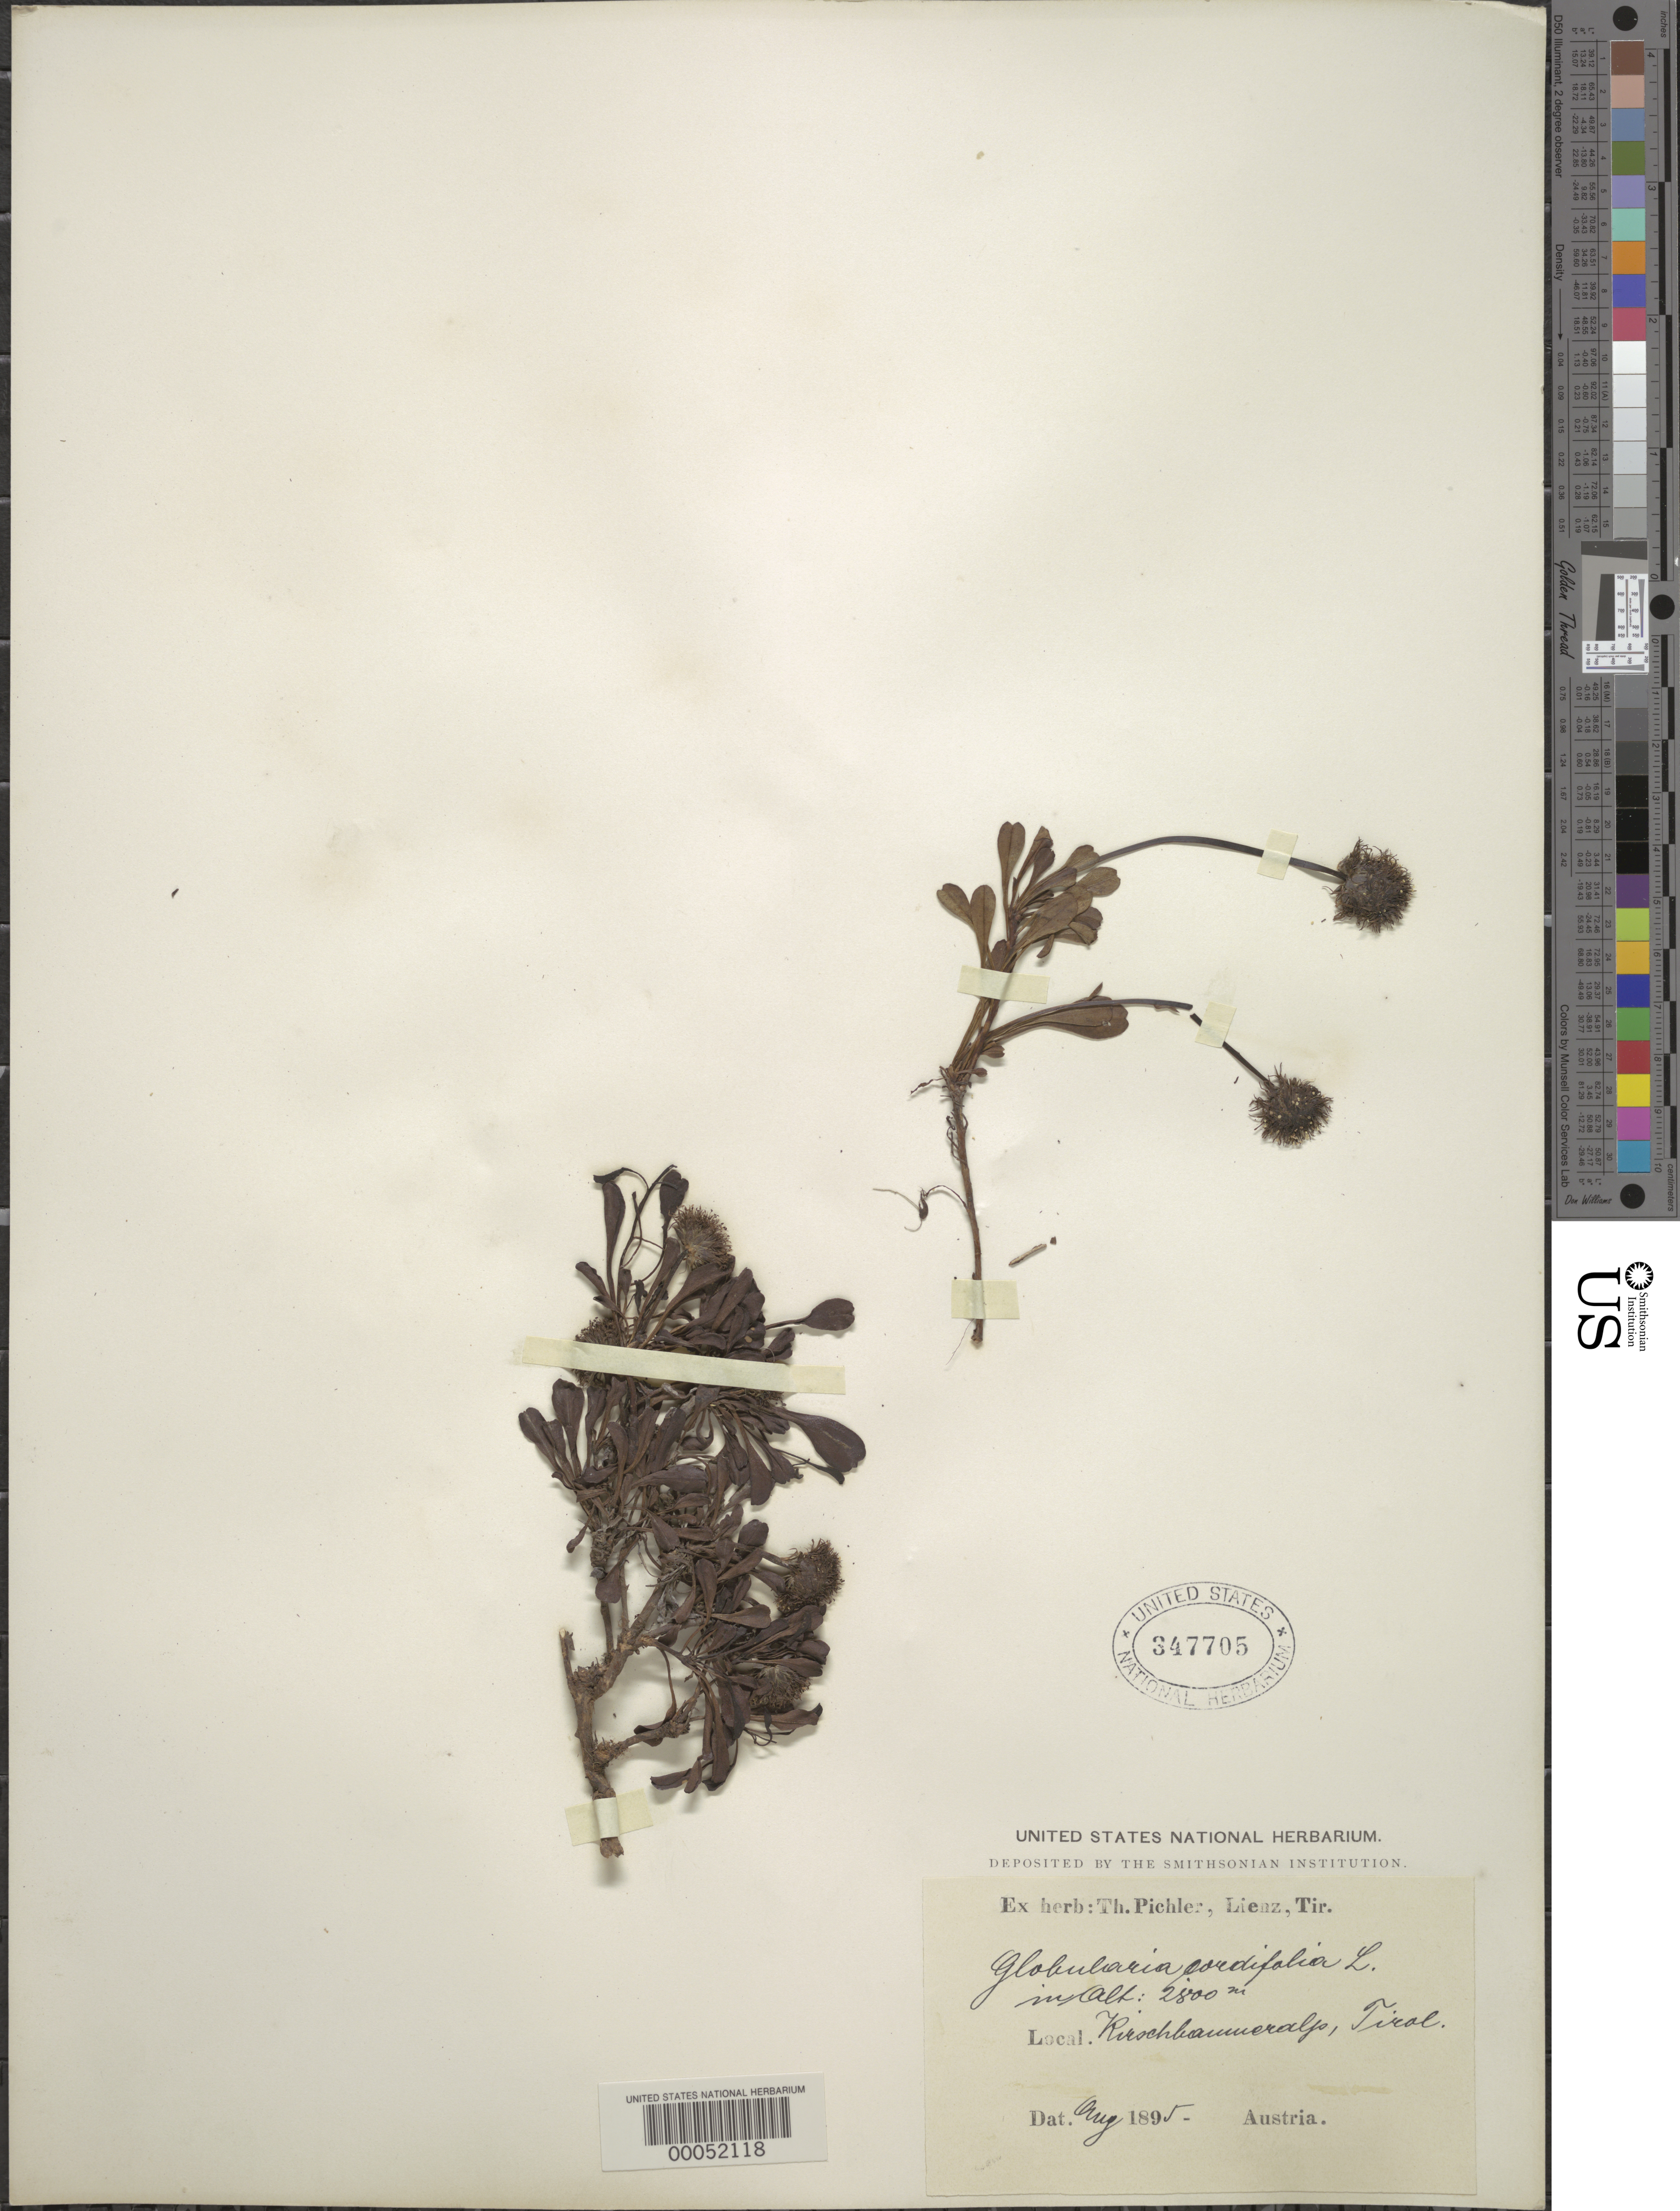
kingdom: Plantae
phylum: Tracheophyta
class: Magnoliopsida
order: Lamiales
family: Plantaginaceae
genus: Globularia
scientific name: Globularia cordifolia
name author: L.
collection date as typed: Aug 1895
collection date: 1895-08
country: Austria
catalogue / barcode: US 347705